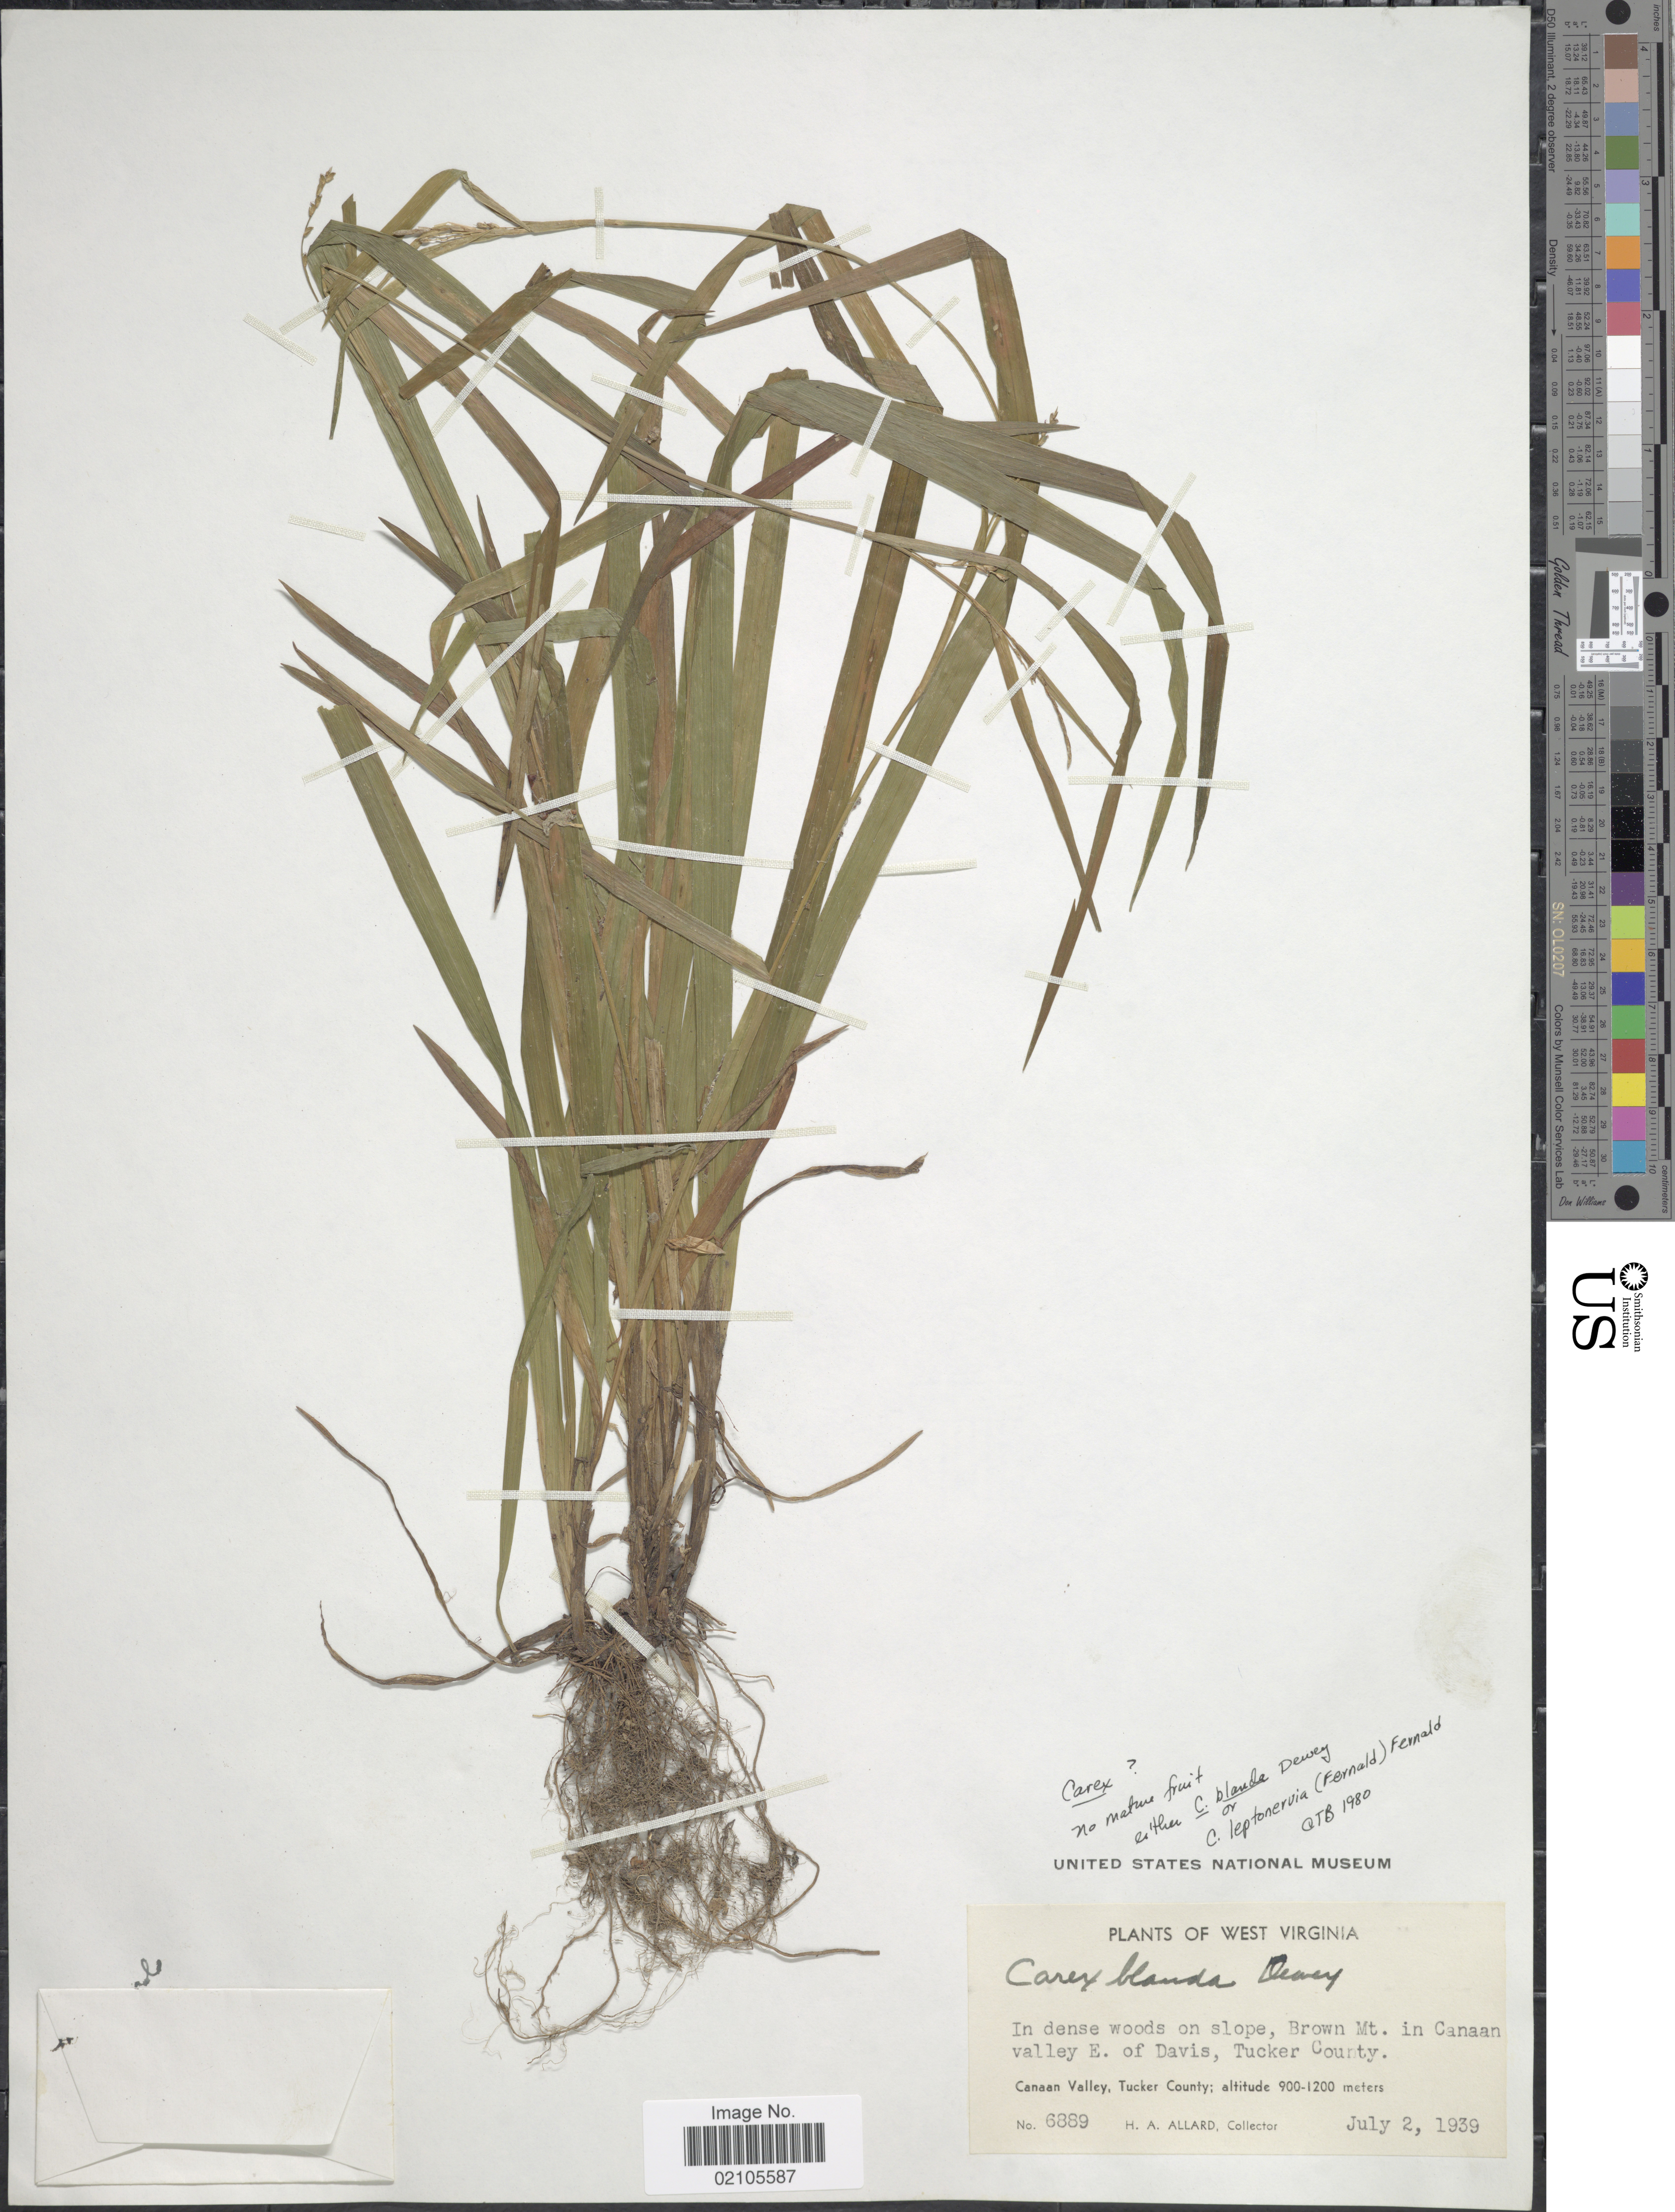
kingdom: Plantae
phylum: Tracheophyta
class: Liliopsida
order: Poales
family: Cyperaceae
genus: Carex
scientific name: Carex blanda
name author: Dewey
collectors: H. A. Allard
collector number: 6889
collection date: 1939-07-02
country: United States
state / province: West Virginia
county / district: Tucker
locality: In dense woods on slope, Brown Mts., in Canaan valley E. of Davis, Tucker County, Canaan Valley, Tucker County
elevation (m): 900